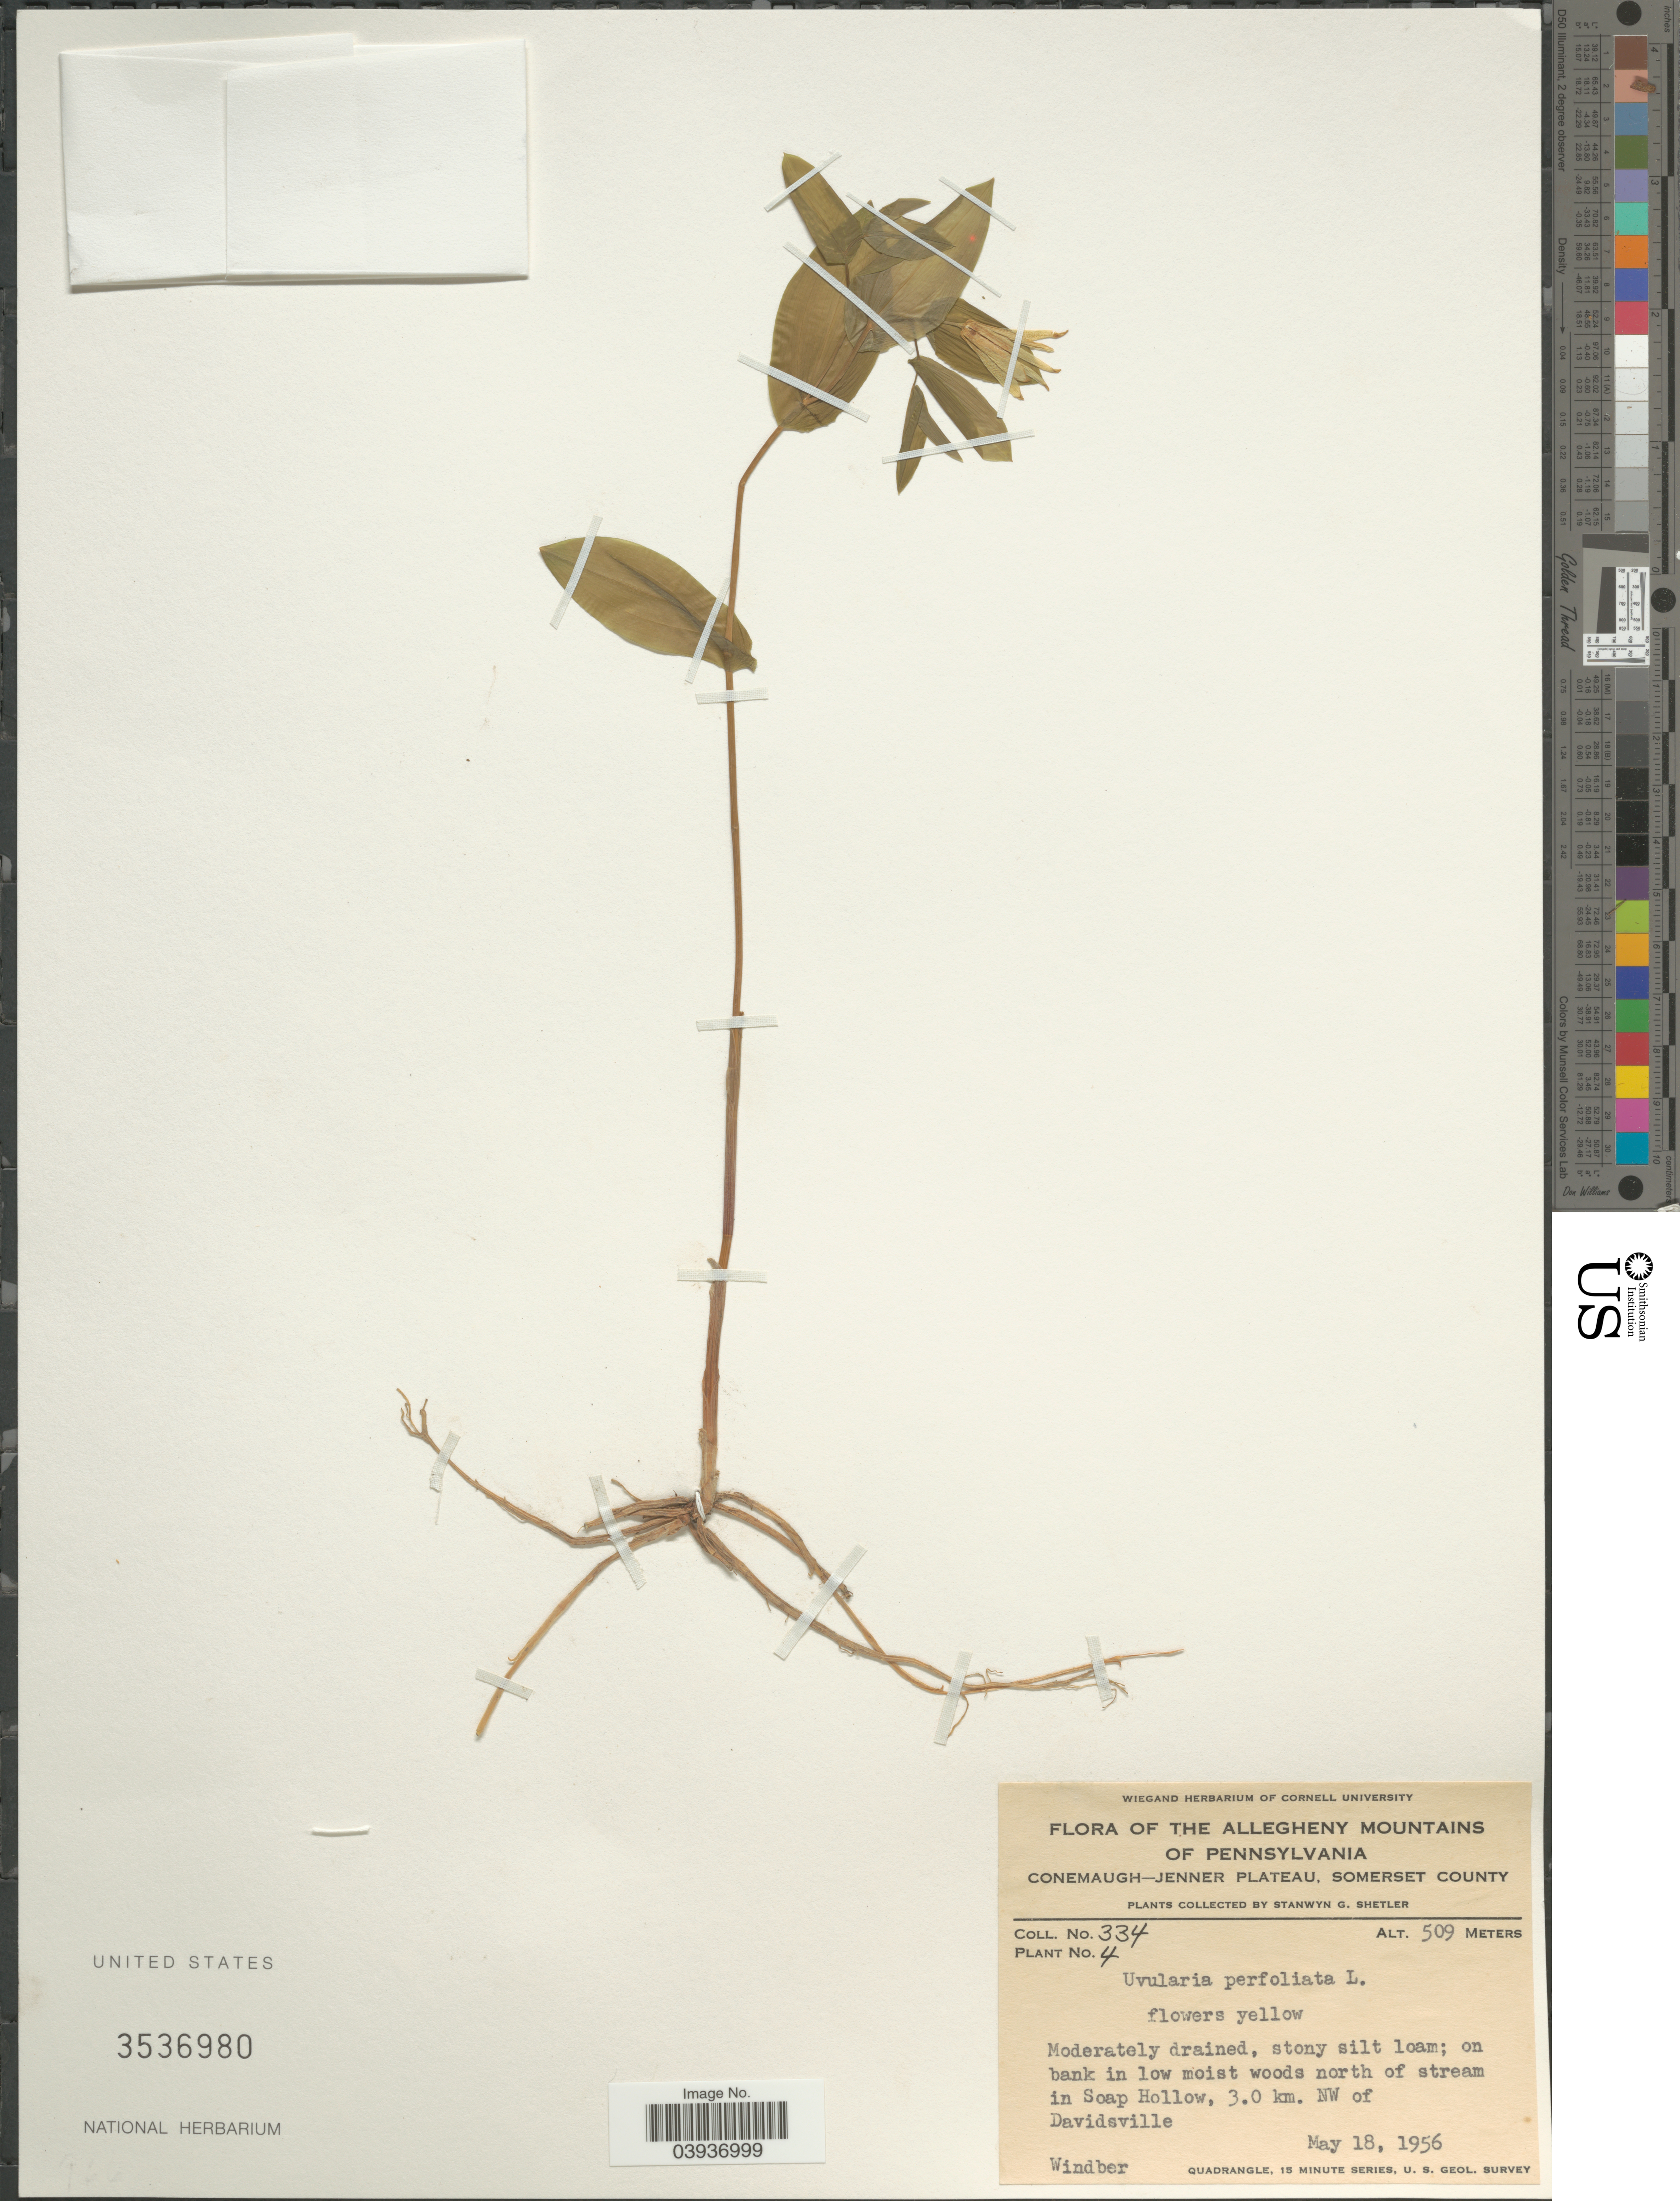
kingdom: Plantae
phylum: Tracheophyta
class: Liliopsida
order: Liliales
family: Colchicaceae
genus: Uvularia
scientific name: Uvularia perfoliata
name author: L.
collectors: S. Shetler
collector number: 334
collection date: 1956-05-18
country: United States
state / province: Pennsylvania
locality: The Allegheny Mountains of Pennsylvania. Conemaugh-Jenner Plateau, Somerset County. On bank in low moist woods north of stream on Soap Hollow, 3.0 km. NW of Davidsville. Windber.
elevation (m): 509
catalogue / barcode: US 3536980